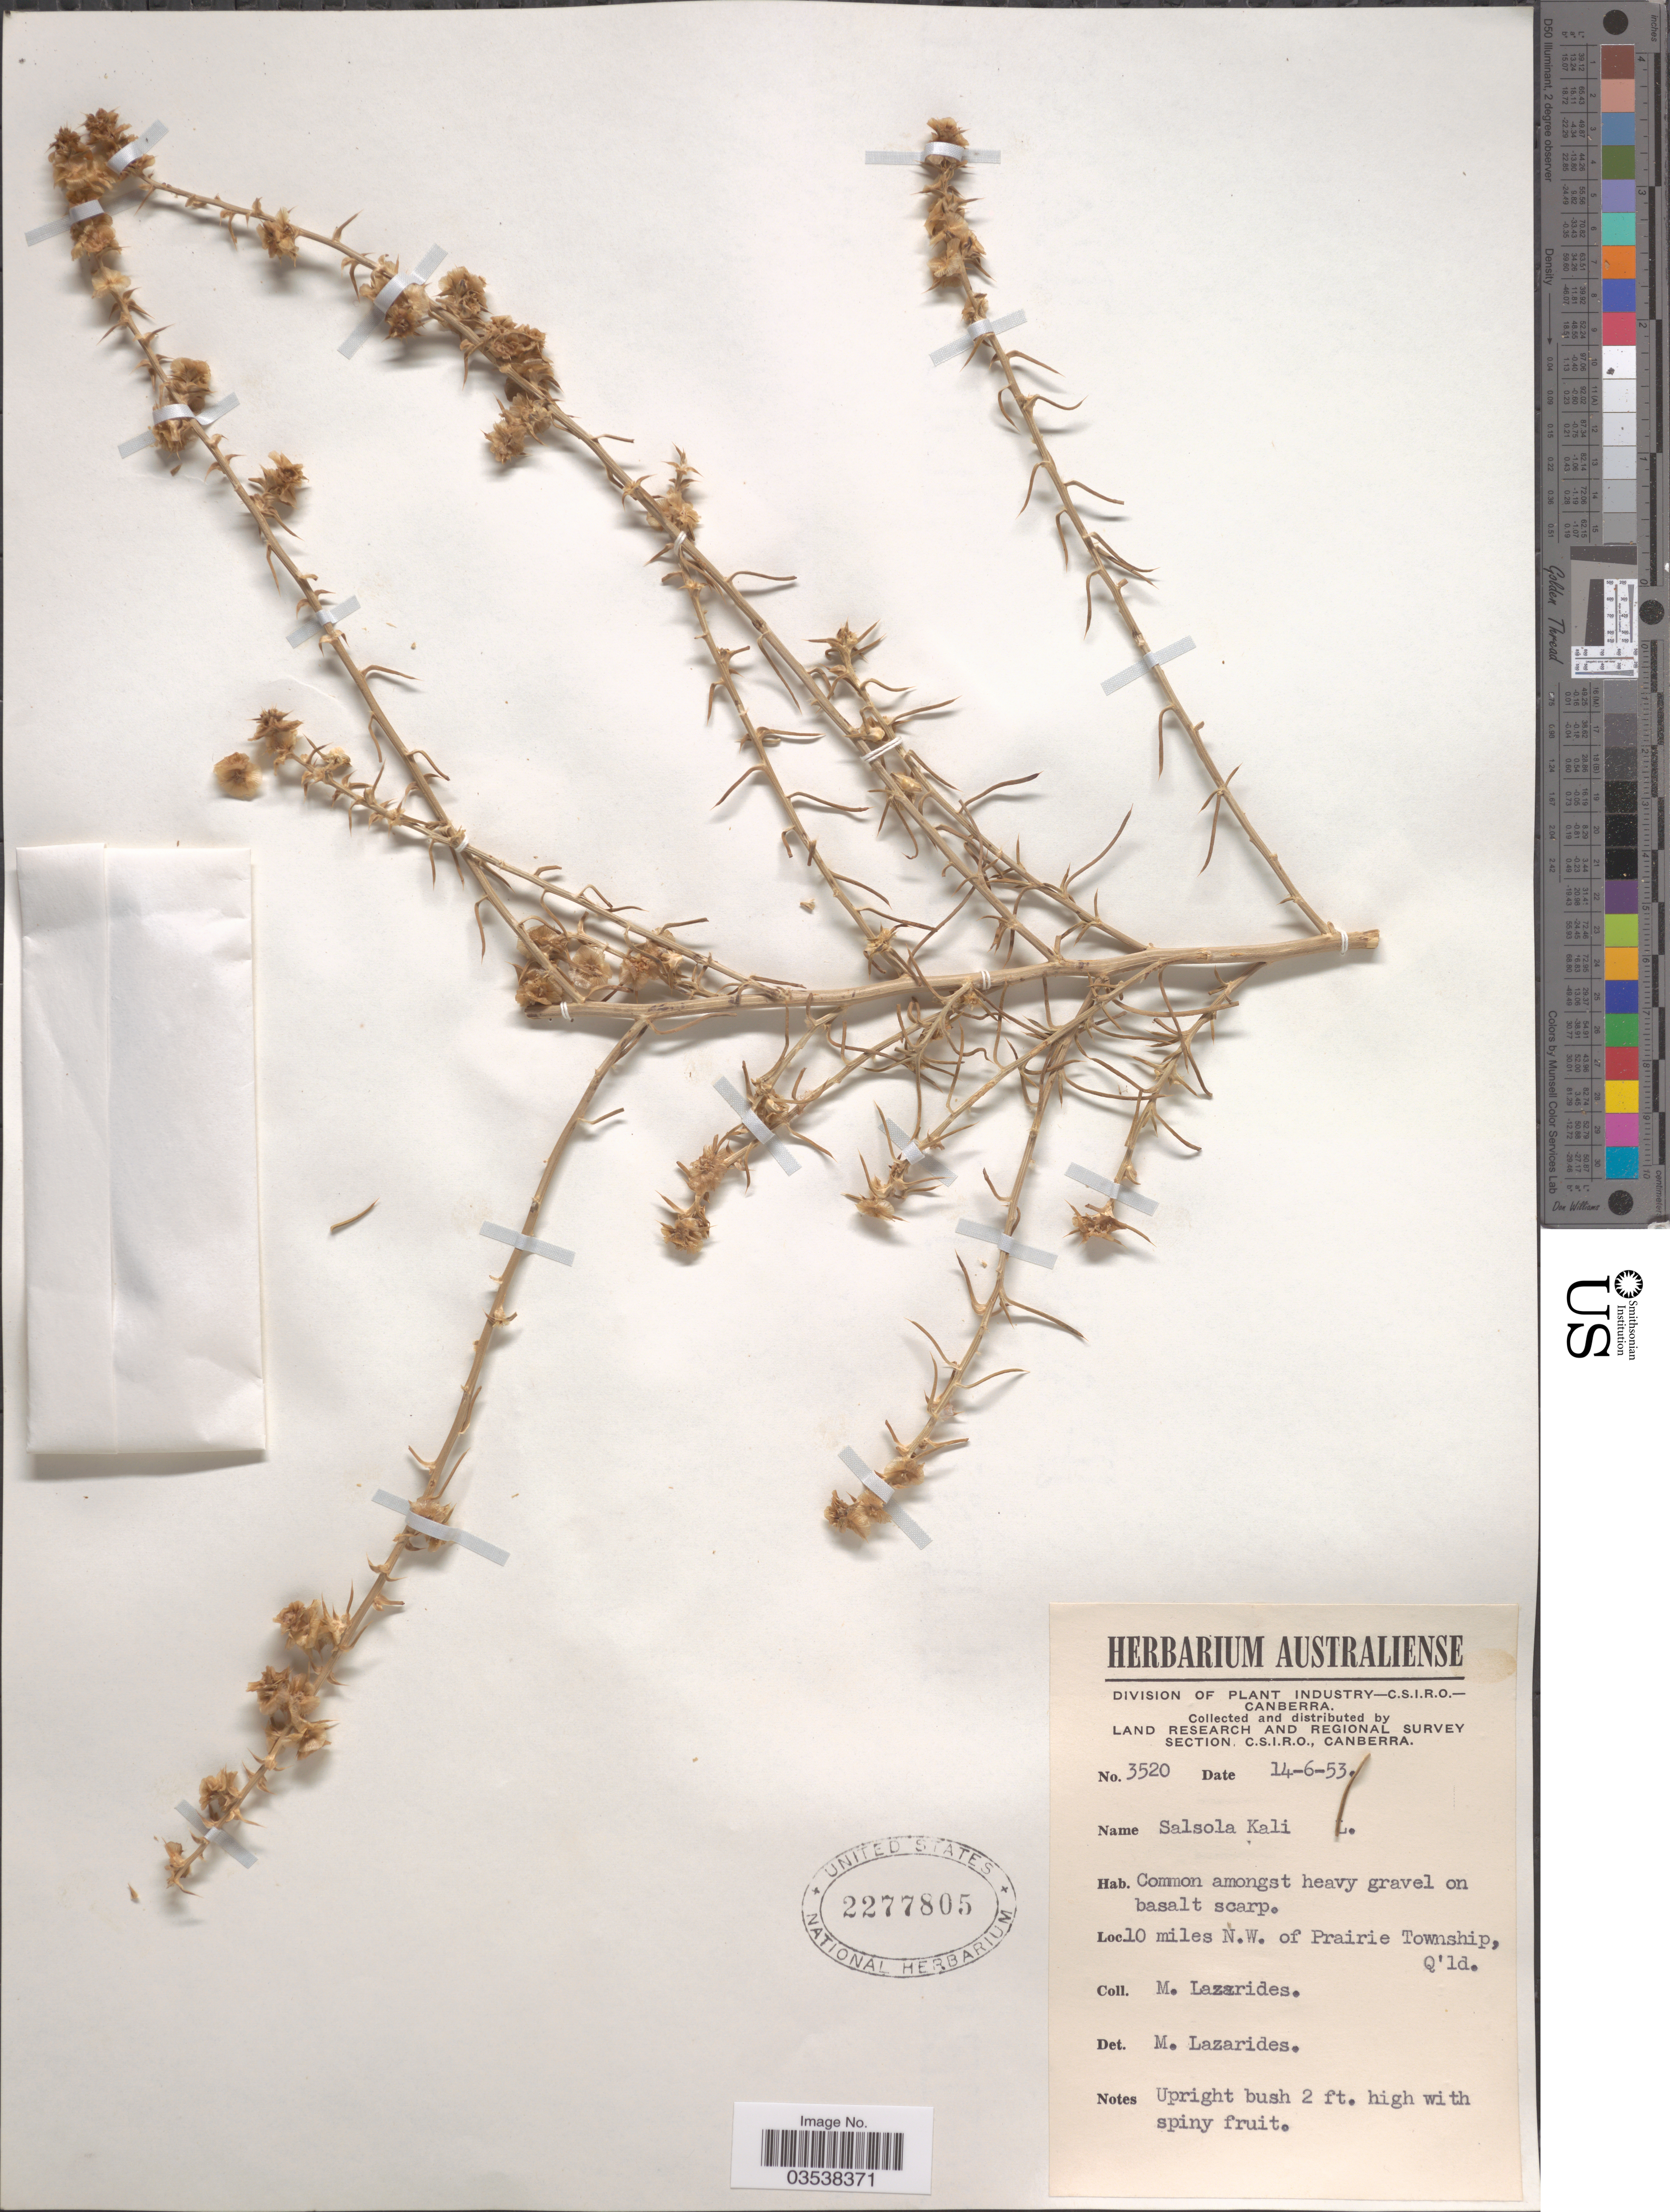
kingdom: Plantae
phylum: Tracheophyta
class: Magnoliopsida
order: Caryophyllales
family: Amaranthaceae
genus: Salsola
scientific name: Salsola kali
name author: L.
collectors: M. Lazarides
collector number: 3520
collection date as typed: Transcribed d/m/y: 14/6/53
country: Australia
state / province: Queensland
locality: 10 miles N.W. of Prairie Township.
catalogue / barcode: US 2277805